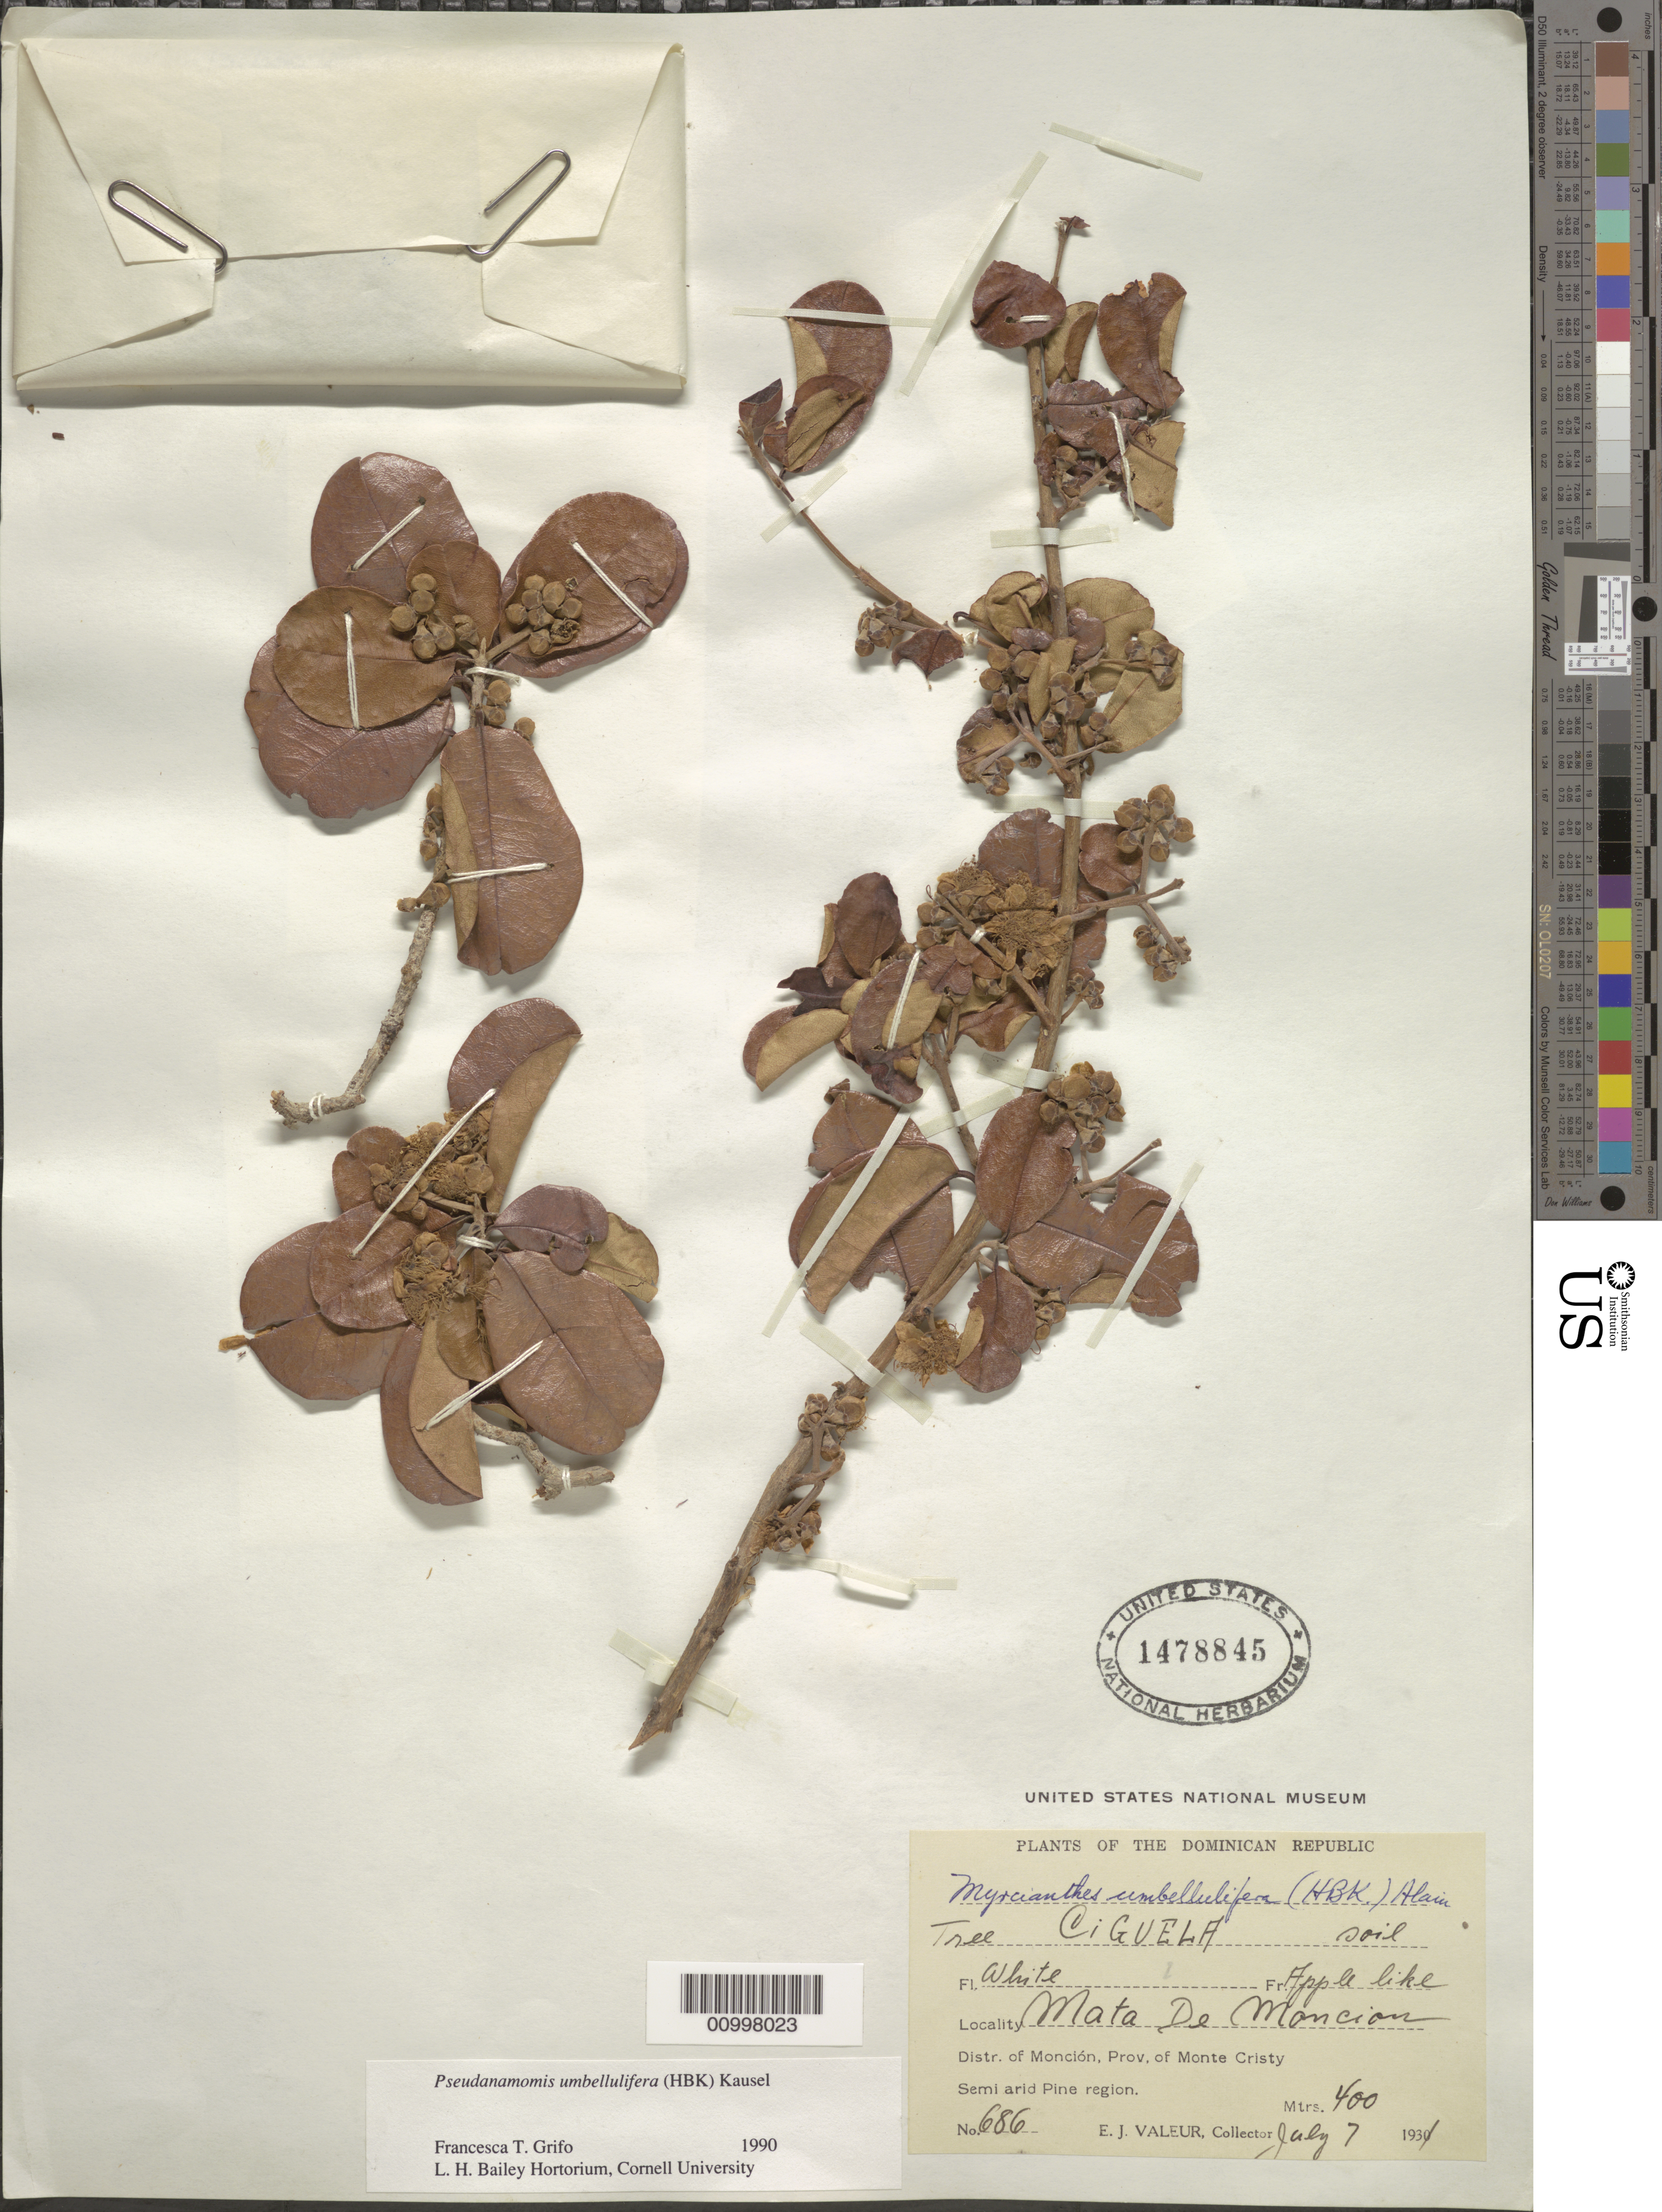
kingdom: Plantae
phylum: Tracheophyta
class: Magnoliopsida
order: Myrtales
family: Myrtaceae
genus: Eugenia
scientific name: Eugenia umbellulifera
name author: (Kunth) Krug & Urb.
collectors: E. Valeur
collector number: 686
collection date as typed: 07 Jul 1931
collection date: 1931-07-07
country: Dominican Republic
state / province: Monte Cristi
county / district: Monción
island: Hispaniola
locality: Mata de Moncion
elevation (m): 400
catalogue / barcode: US 1478845